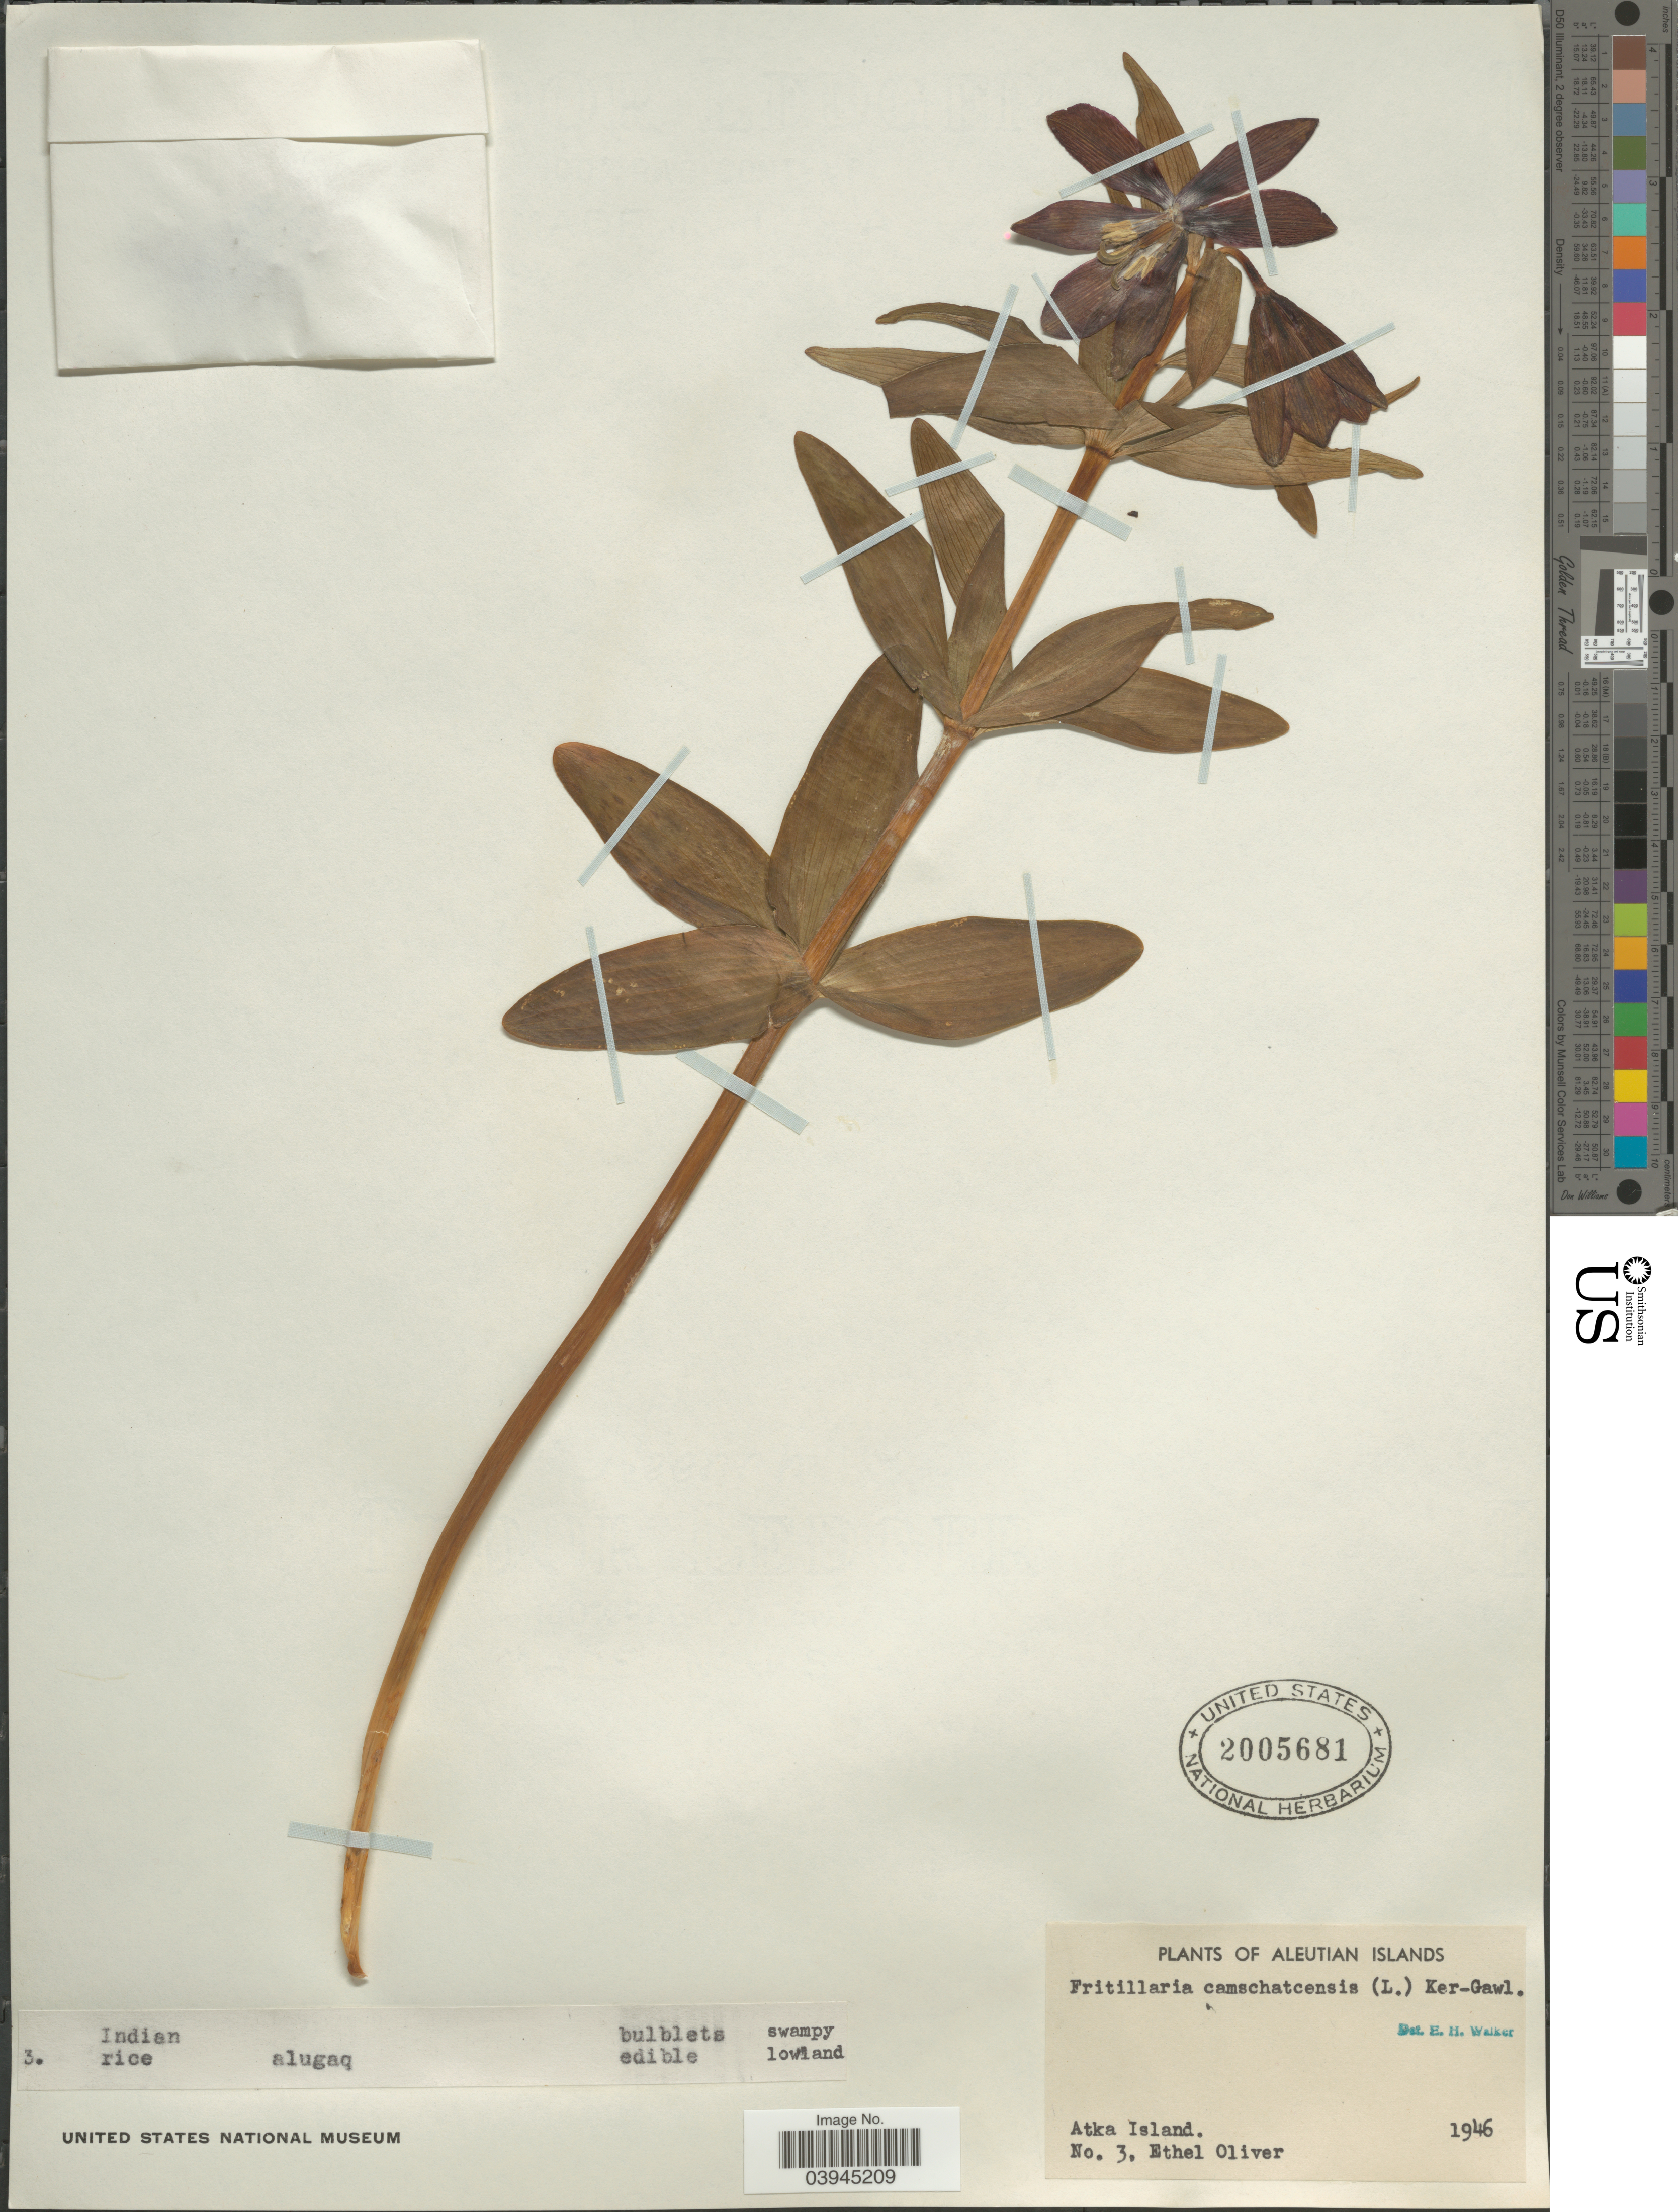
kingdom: Plantae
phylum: Tracheophyta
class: Liliopsida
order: Liliales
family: Liliaceae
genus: Fritillaria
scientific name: Fritillaria camschatcensis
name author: (L.) Ker Gawl.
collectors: E. Oliver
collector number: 3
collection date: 1946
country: United States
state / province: Alaska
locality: Aleutian Islands. Atka Island.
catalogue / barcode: US 2005681